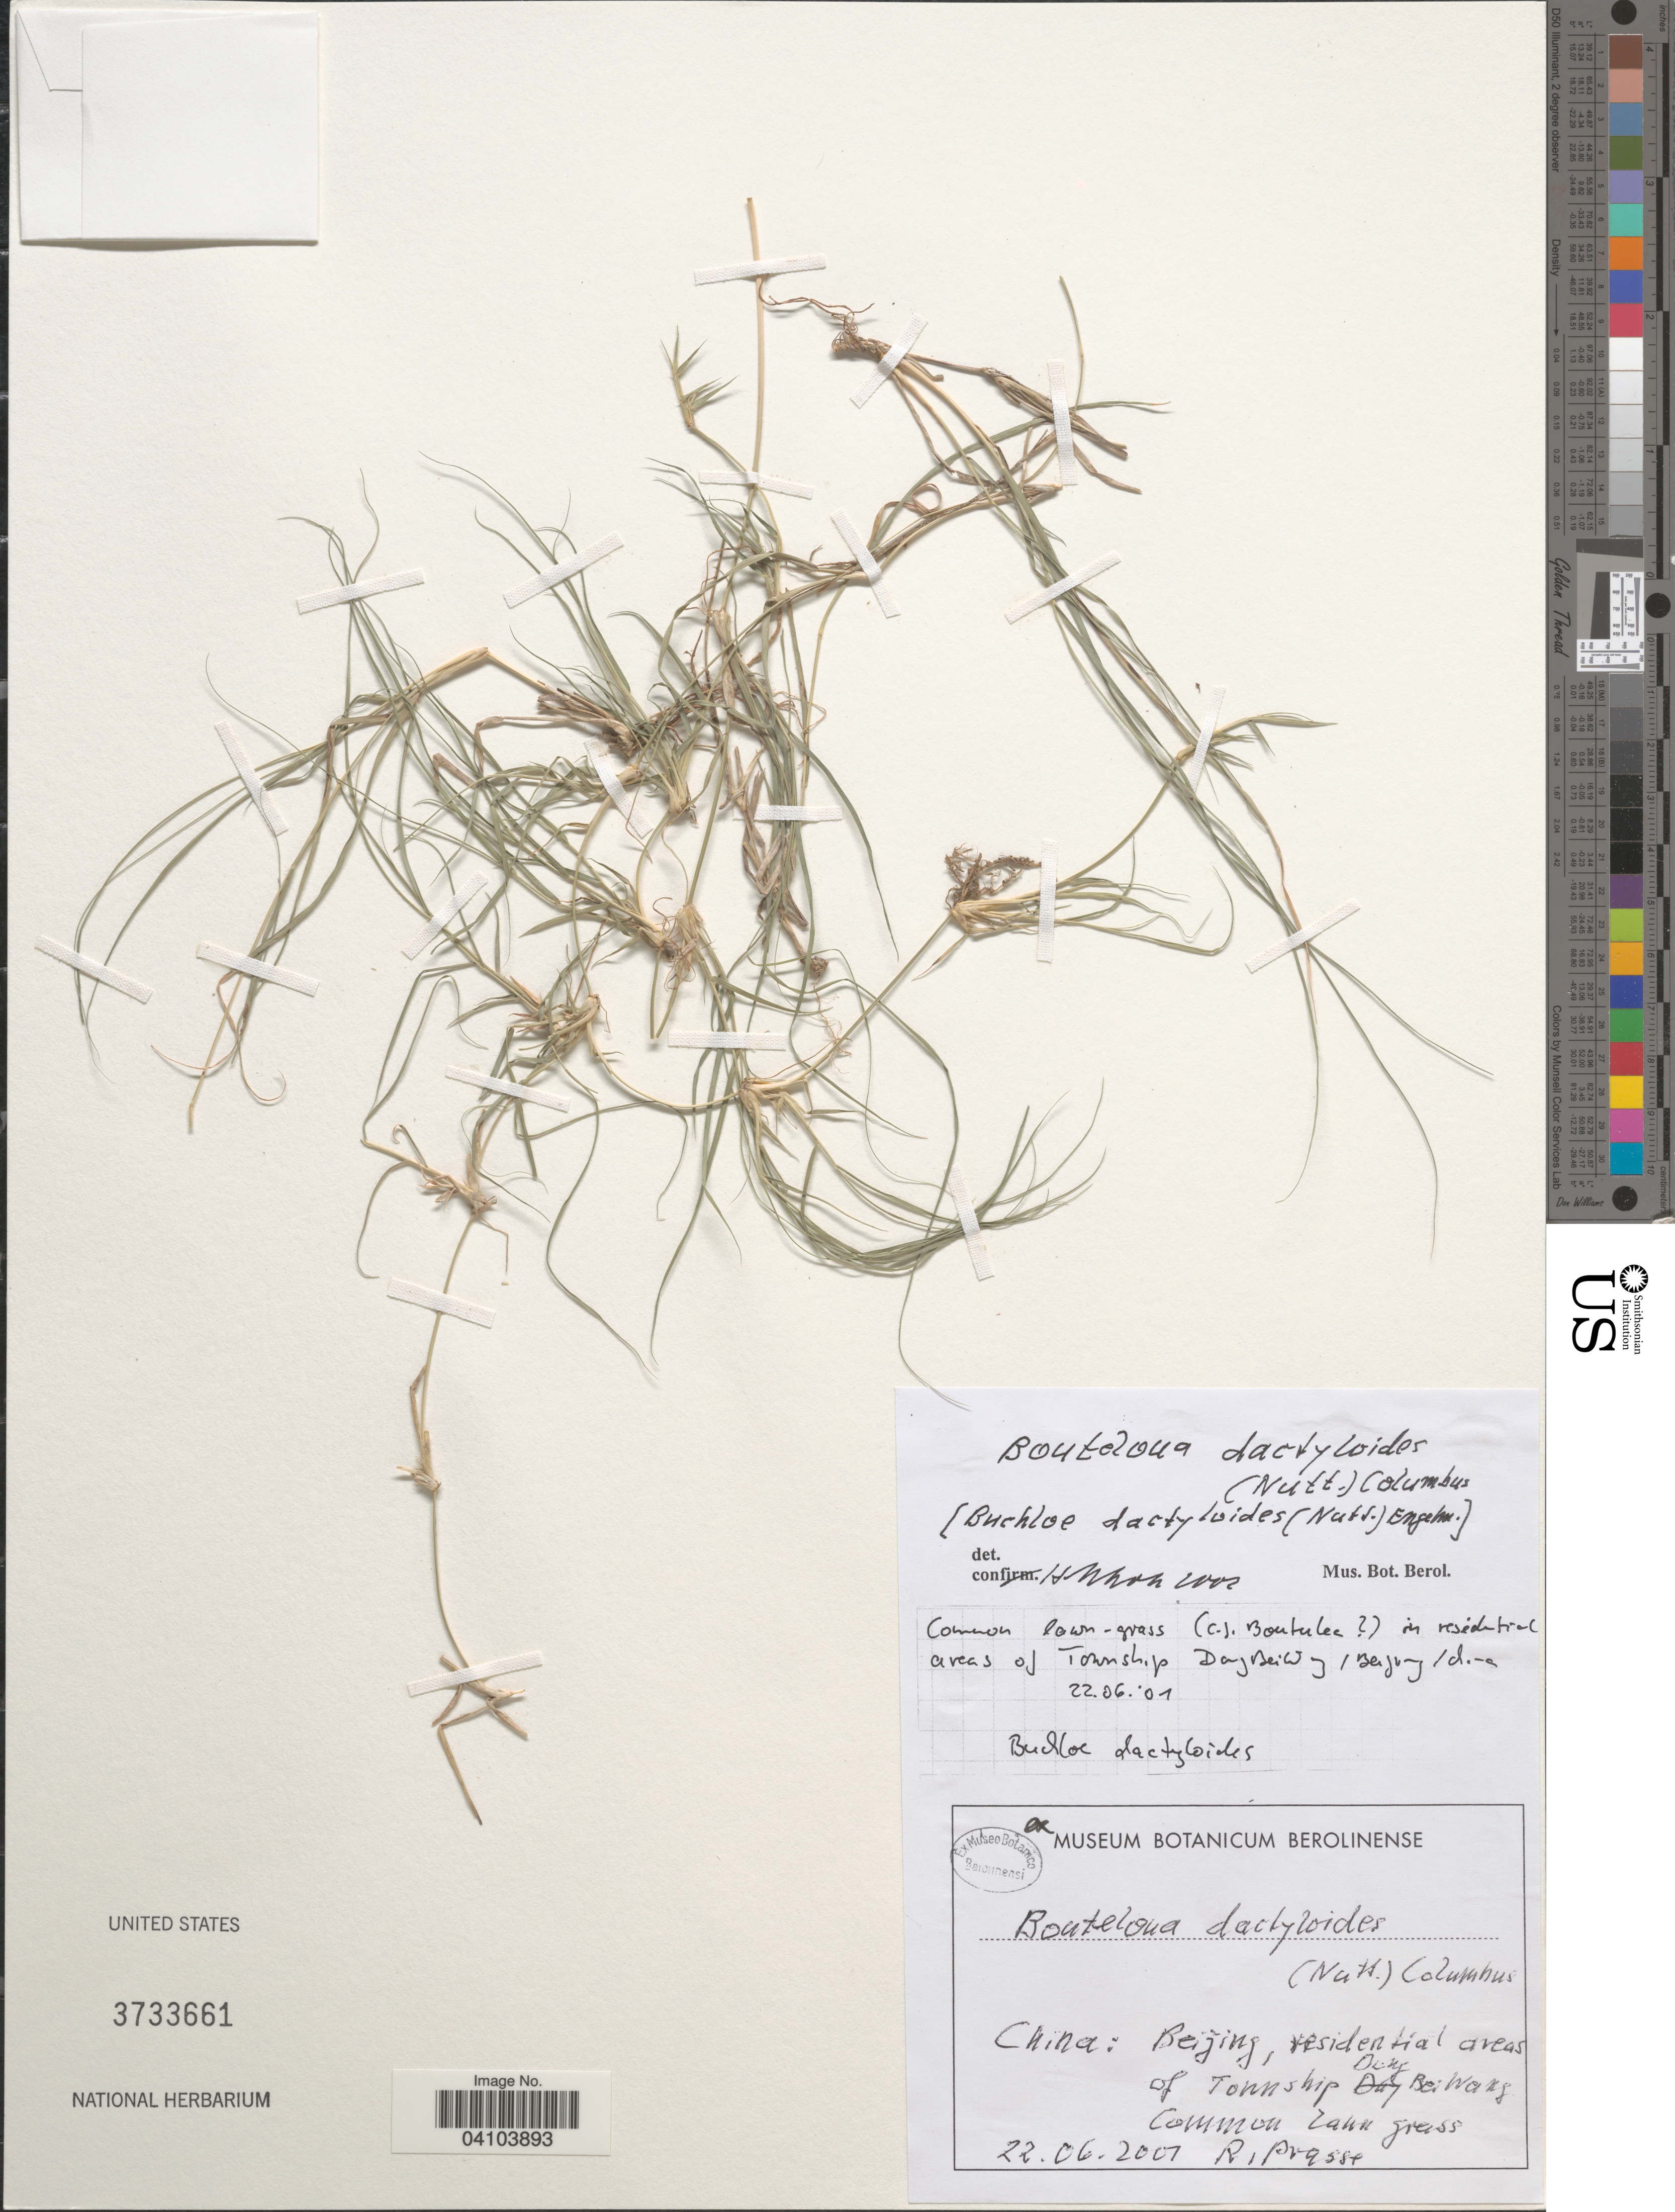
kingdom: Plantae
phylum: Tracheophyta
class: Liliopsida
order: Poales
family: Poaceae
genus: Bouteloua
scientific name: Bouteloua dactyloides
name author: (Nutt.) Columbus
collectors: R. Prasse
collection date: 2001-06-22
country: China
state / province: Beijing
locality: Beijing, residential areas of Township Dang [interpreted] Bei Wang.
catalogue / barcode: US 3733661